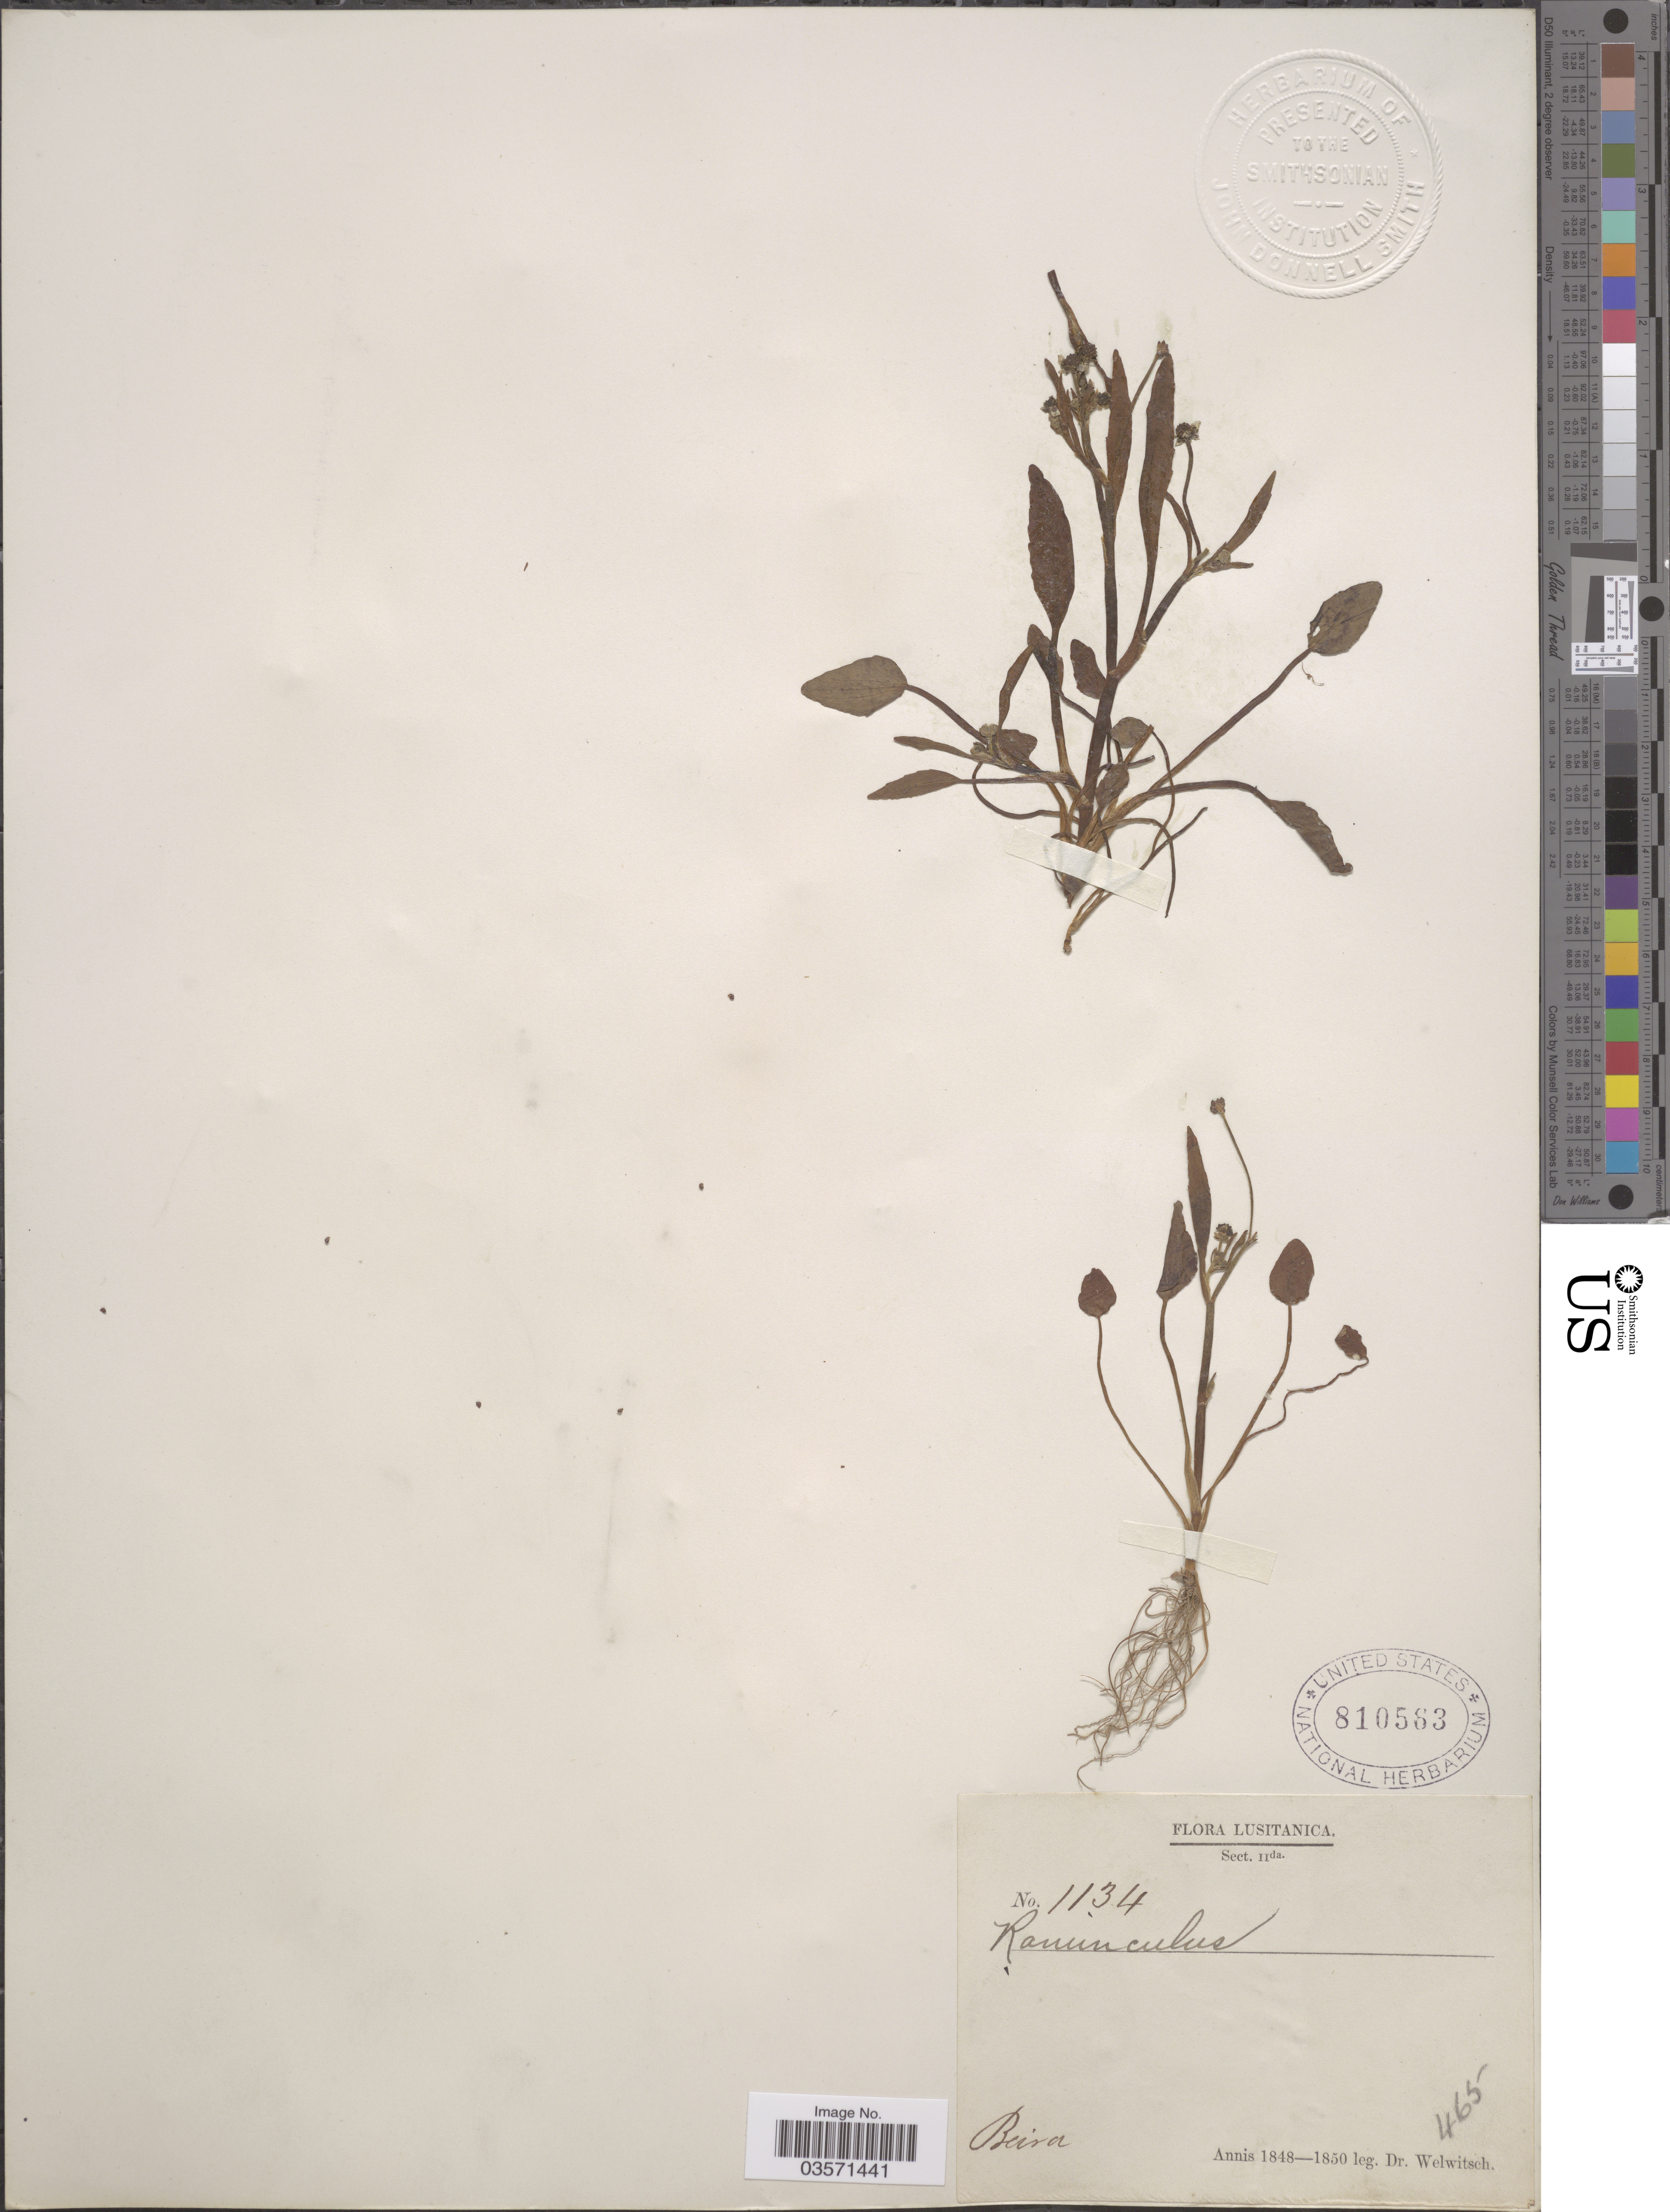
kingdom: Plantae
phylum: Tracheophyta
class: Magnoliopsida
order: Ranunculales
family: Ranunculaceae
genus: Ranunculus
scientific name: Ranunculus flammula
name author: L.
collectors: -. Welwitsch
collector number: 1134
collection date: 1848/1850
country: Portugal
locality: Lusitanica. Beira.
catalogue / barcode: US 810563